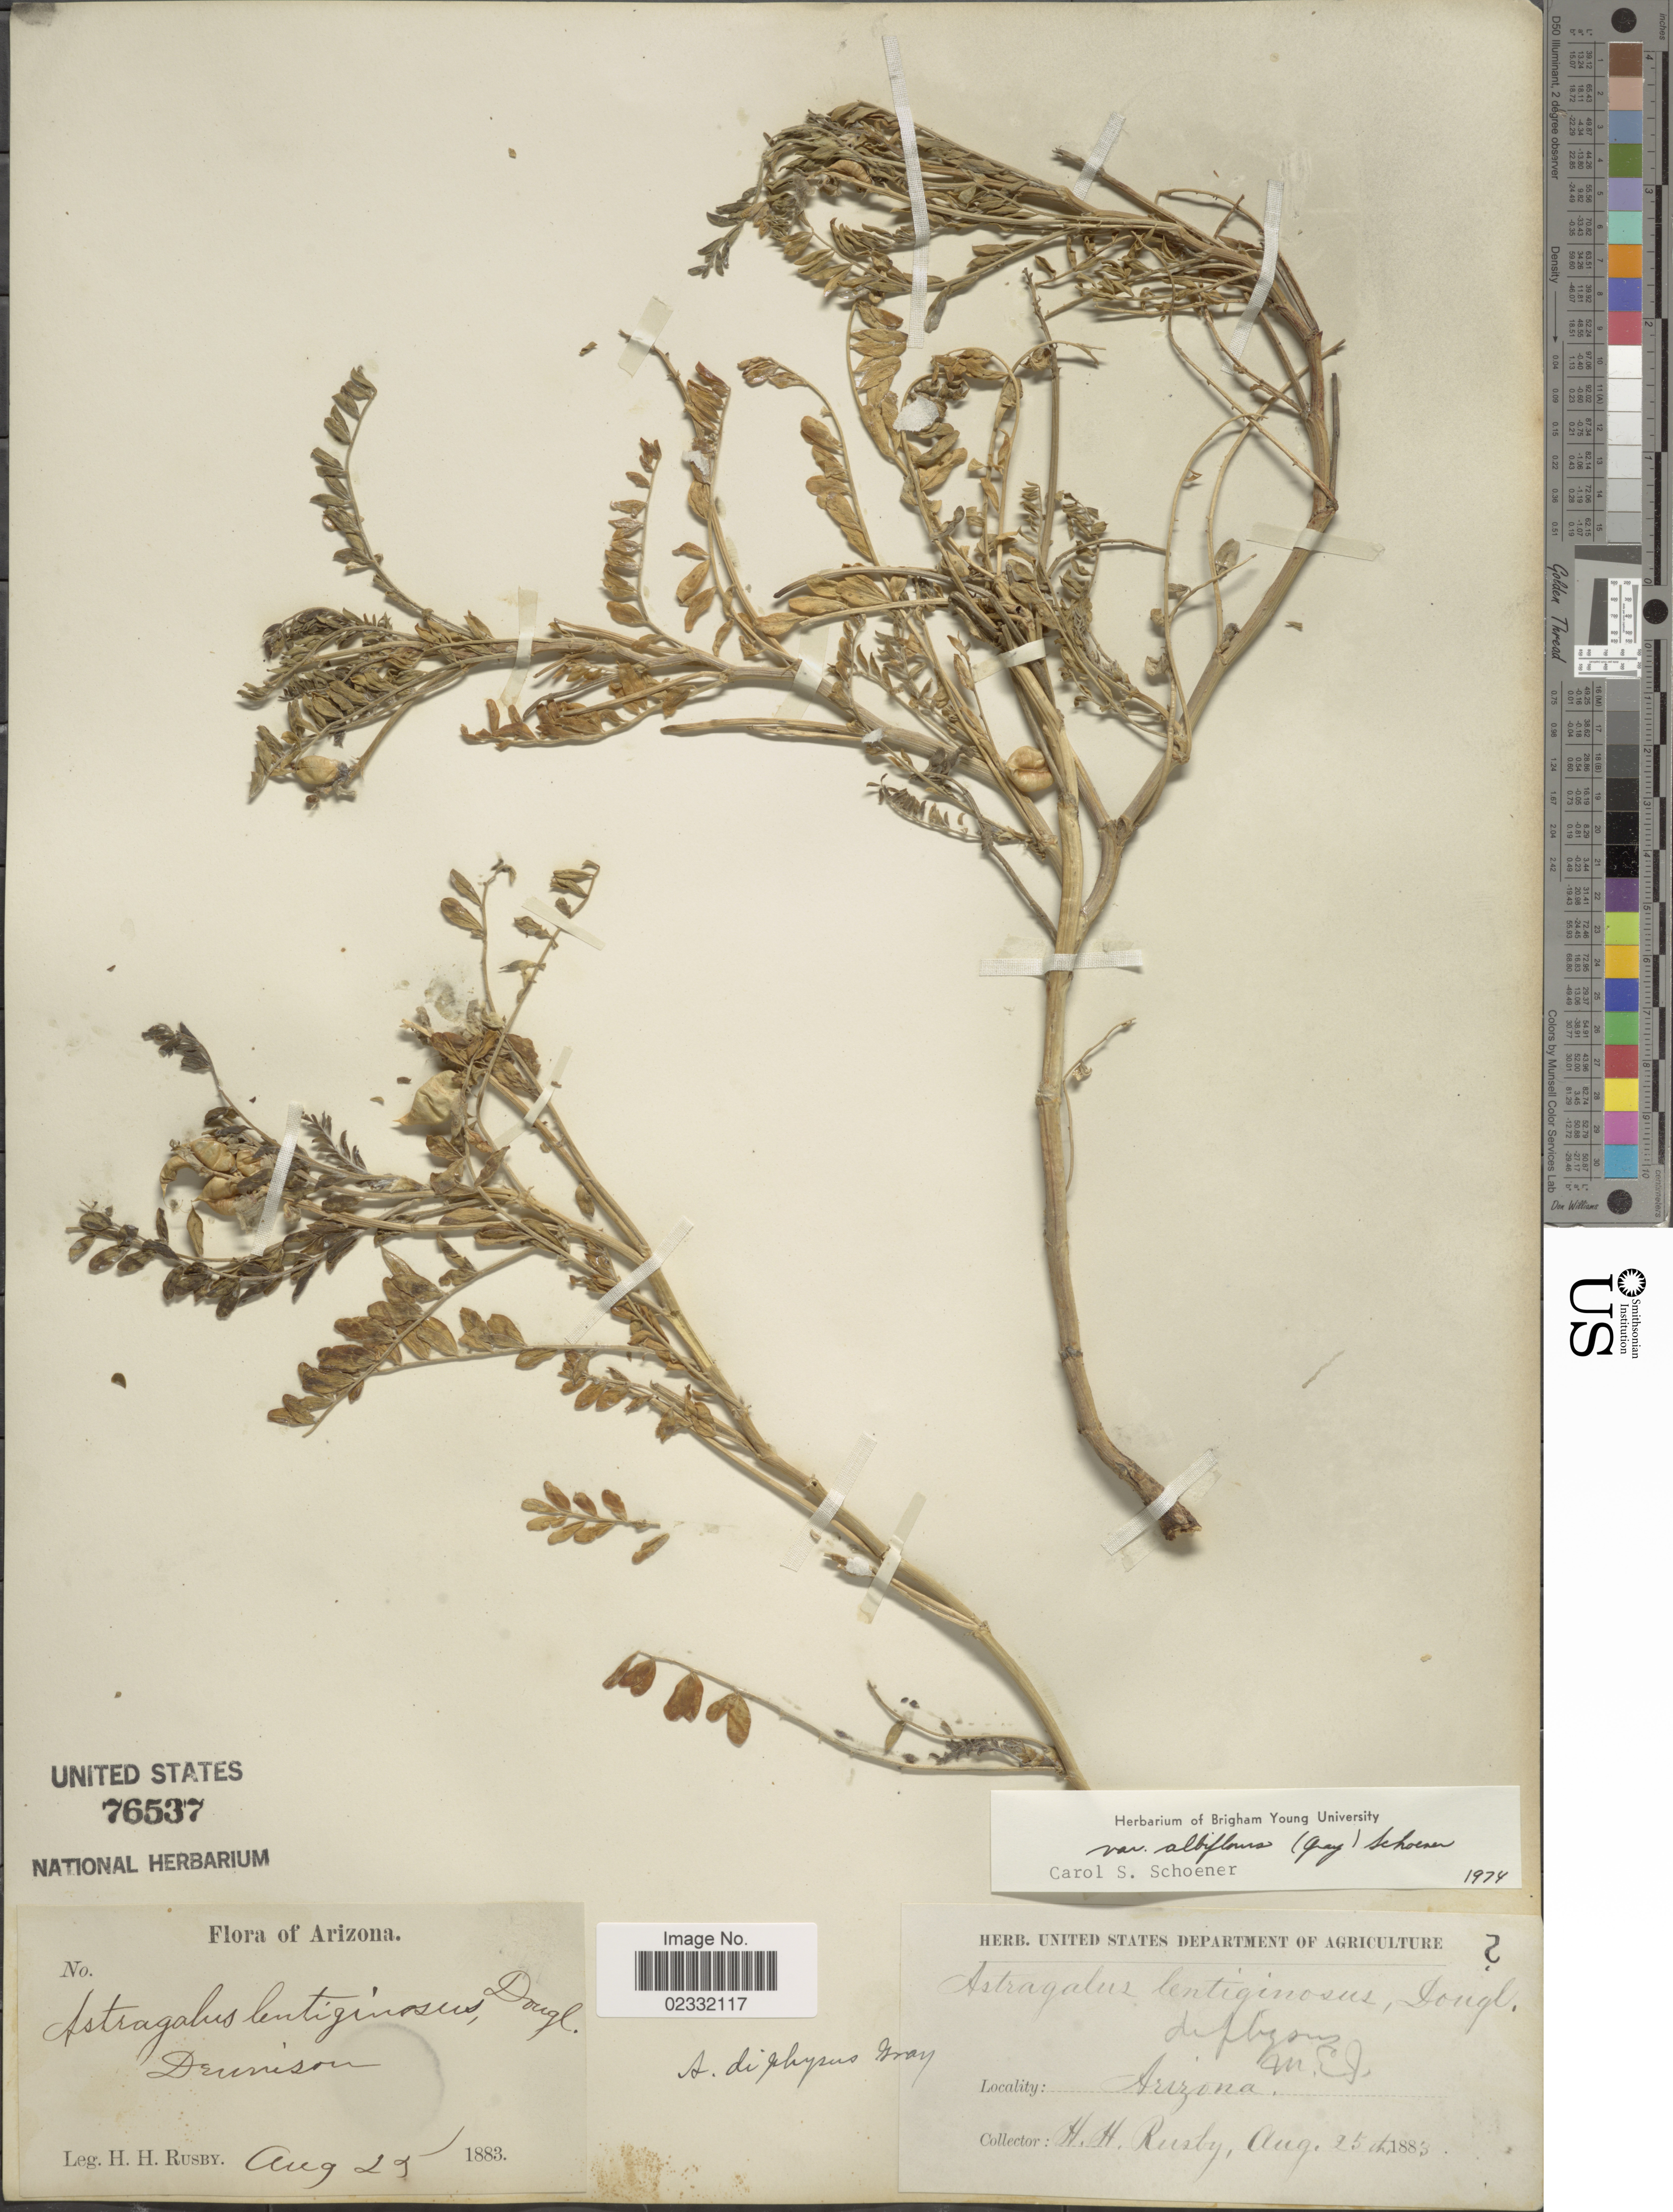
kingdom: Plantae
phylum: Tracheophyta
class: Magnoliopsida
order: Fabales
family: Fabaceae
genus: Astragalus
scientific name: Astragalus lentiginosus var. albiflorus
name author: (A. Gray) Schoener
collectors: H. H. Rusby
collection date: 1883-08-25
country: United States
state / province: Arizona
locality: Dennison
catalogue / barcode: US 76537